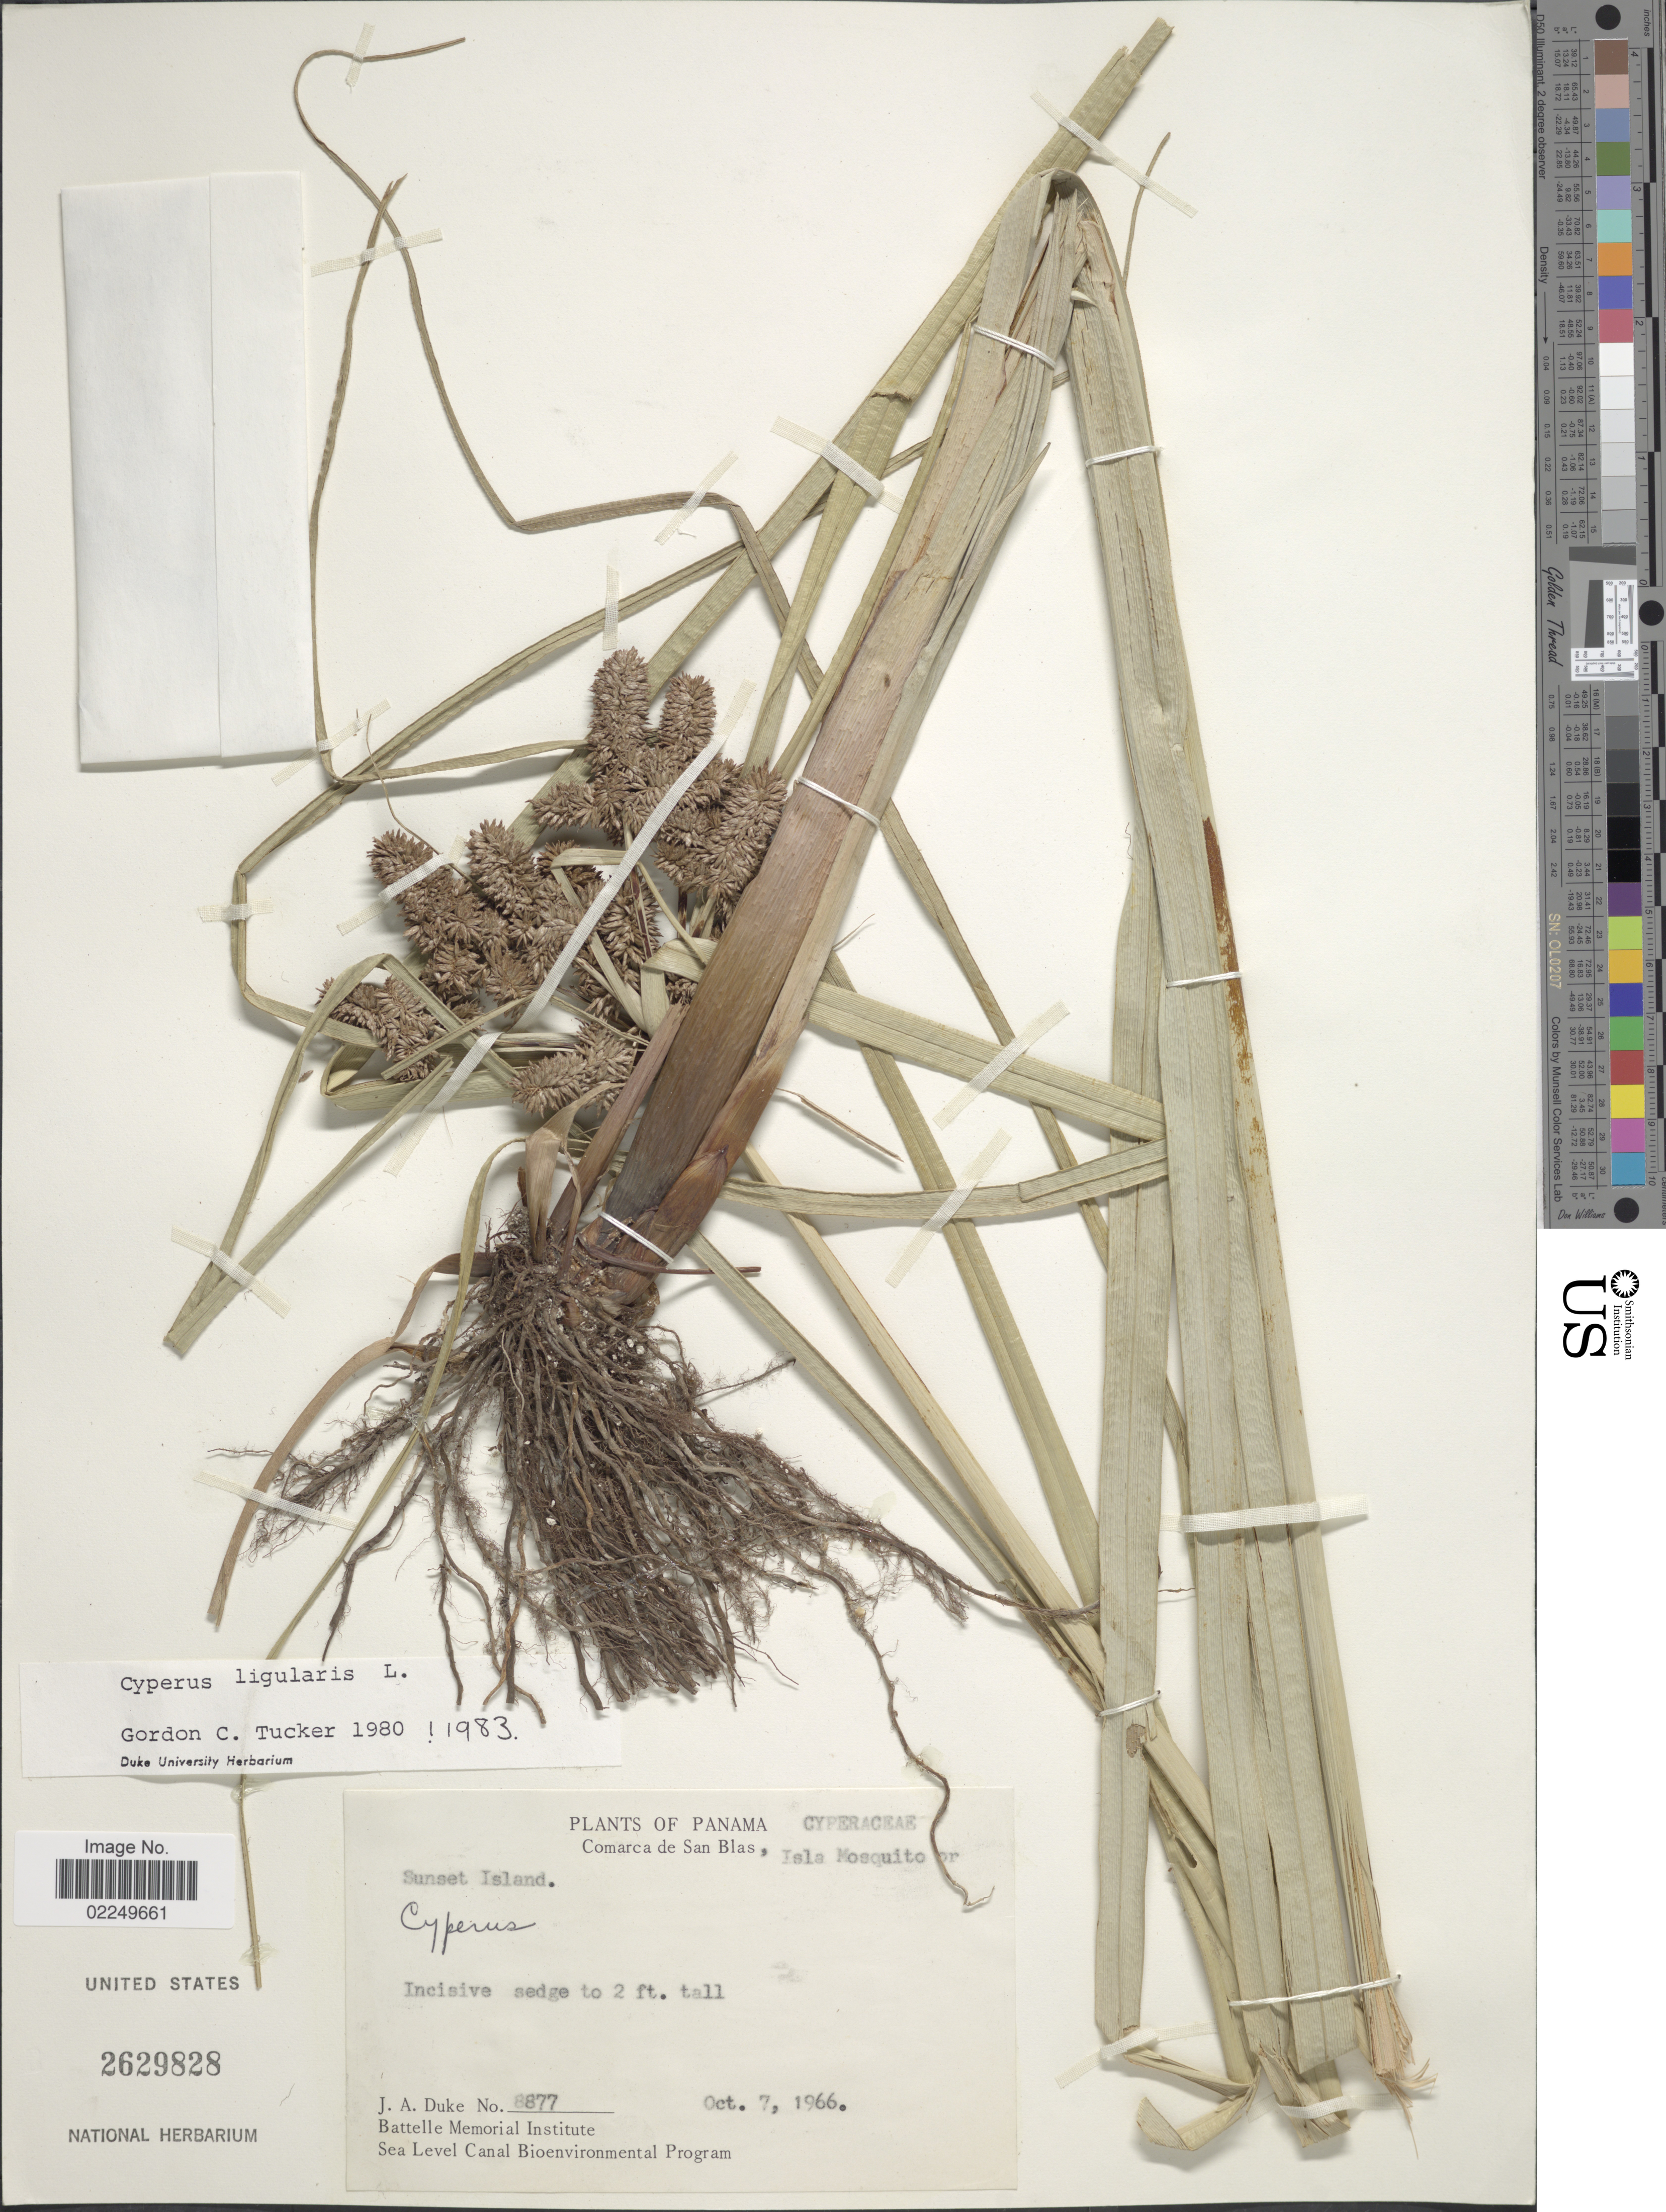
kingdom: Plantae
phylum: Tracheophyta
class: Liliopsida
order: Poales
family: Cyperaceae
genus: Cyperus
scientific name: Cyperus ligularis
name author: L.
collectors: J. A. Duke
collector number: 8877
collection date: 1966-10-07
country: Panama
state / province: Kuna Yala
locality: Comarca de San Blas, Sunset Island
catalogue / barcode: US 2629828